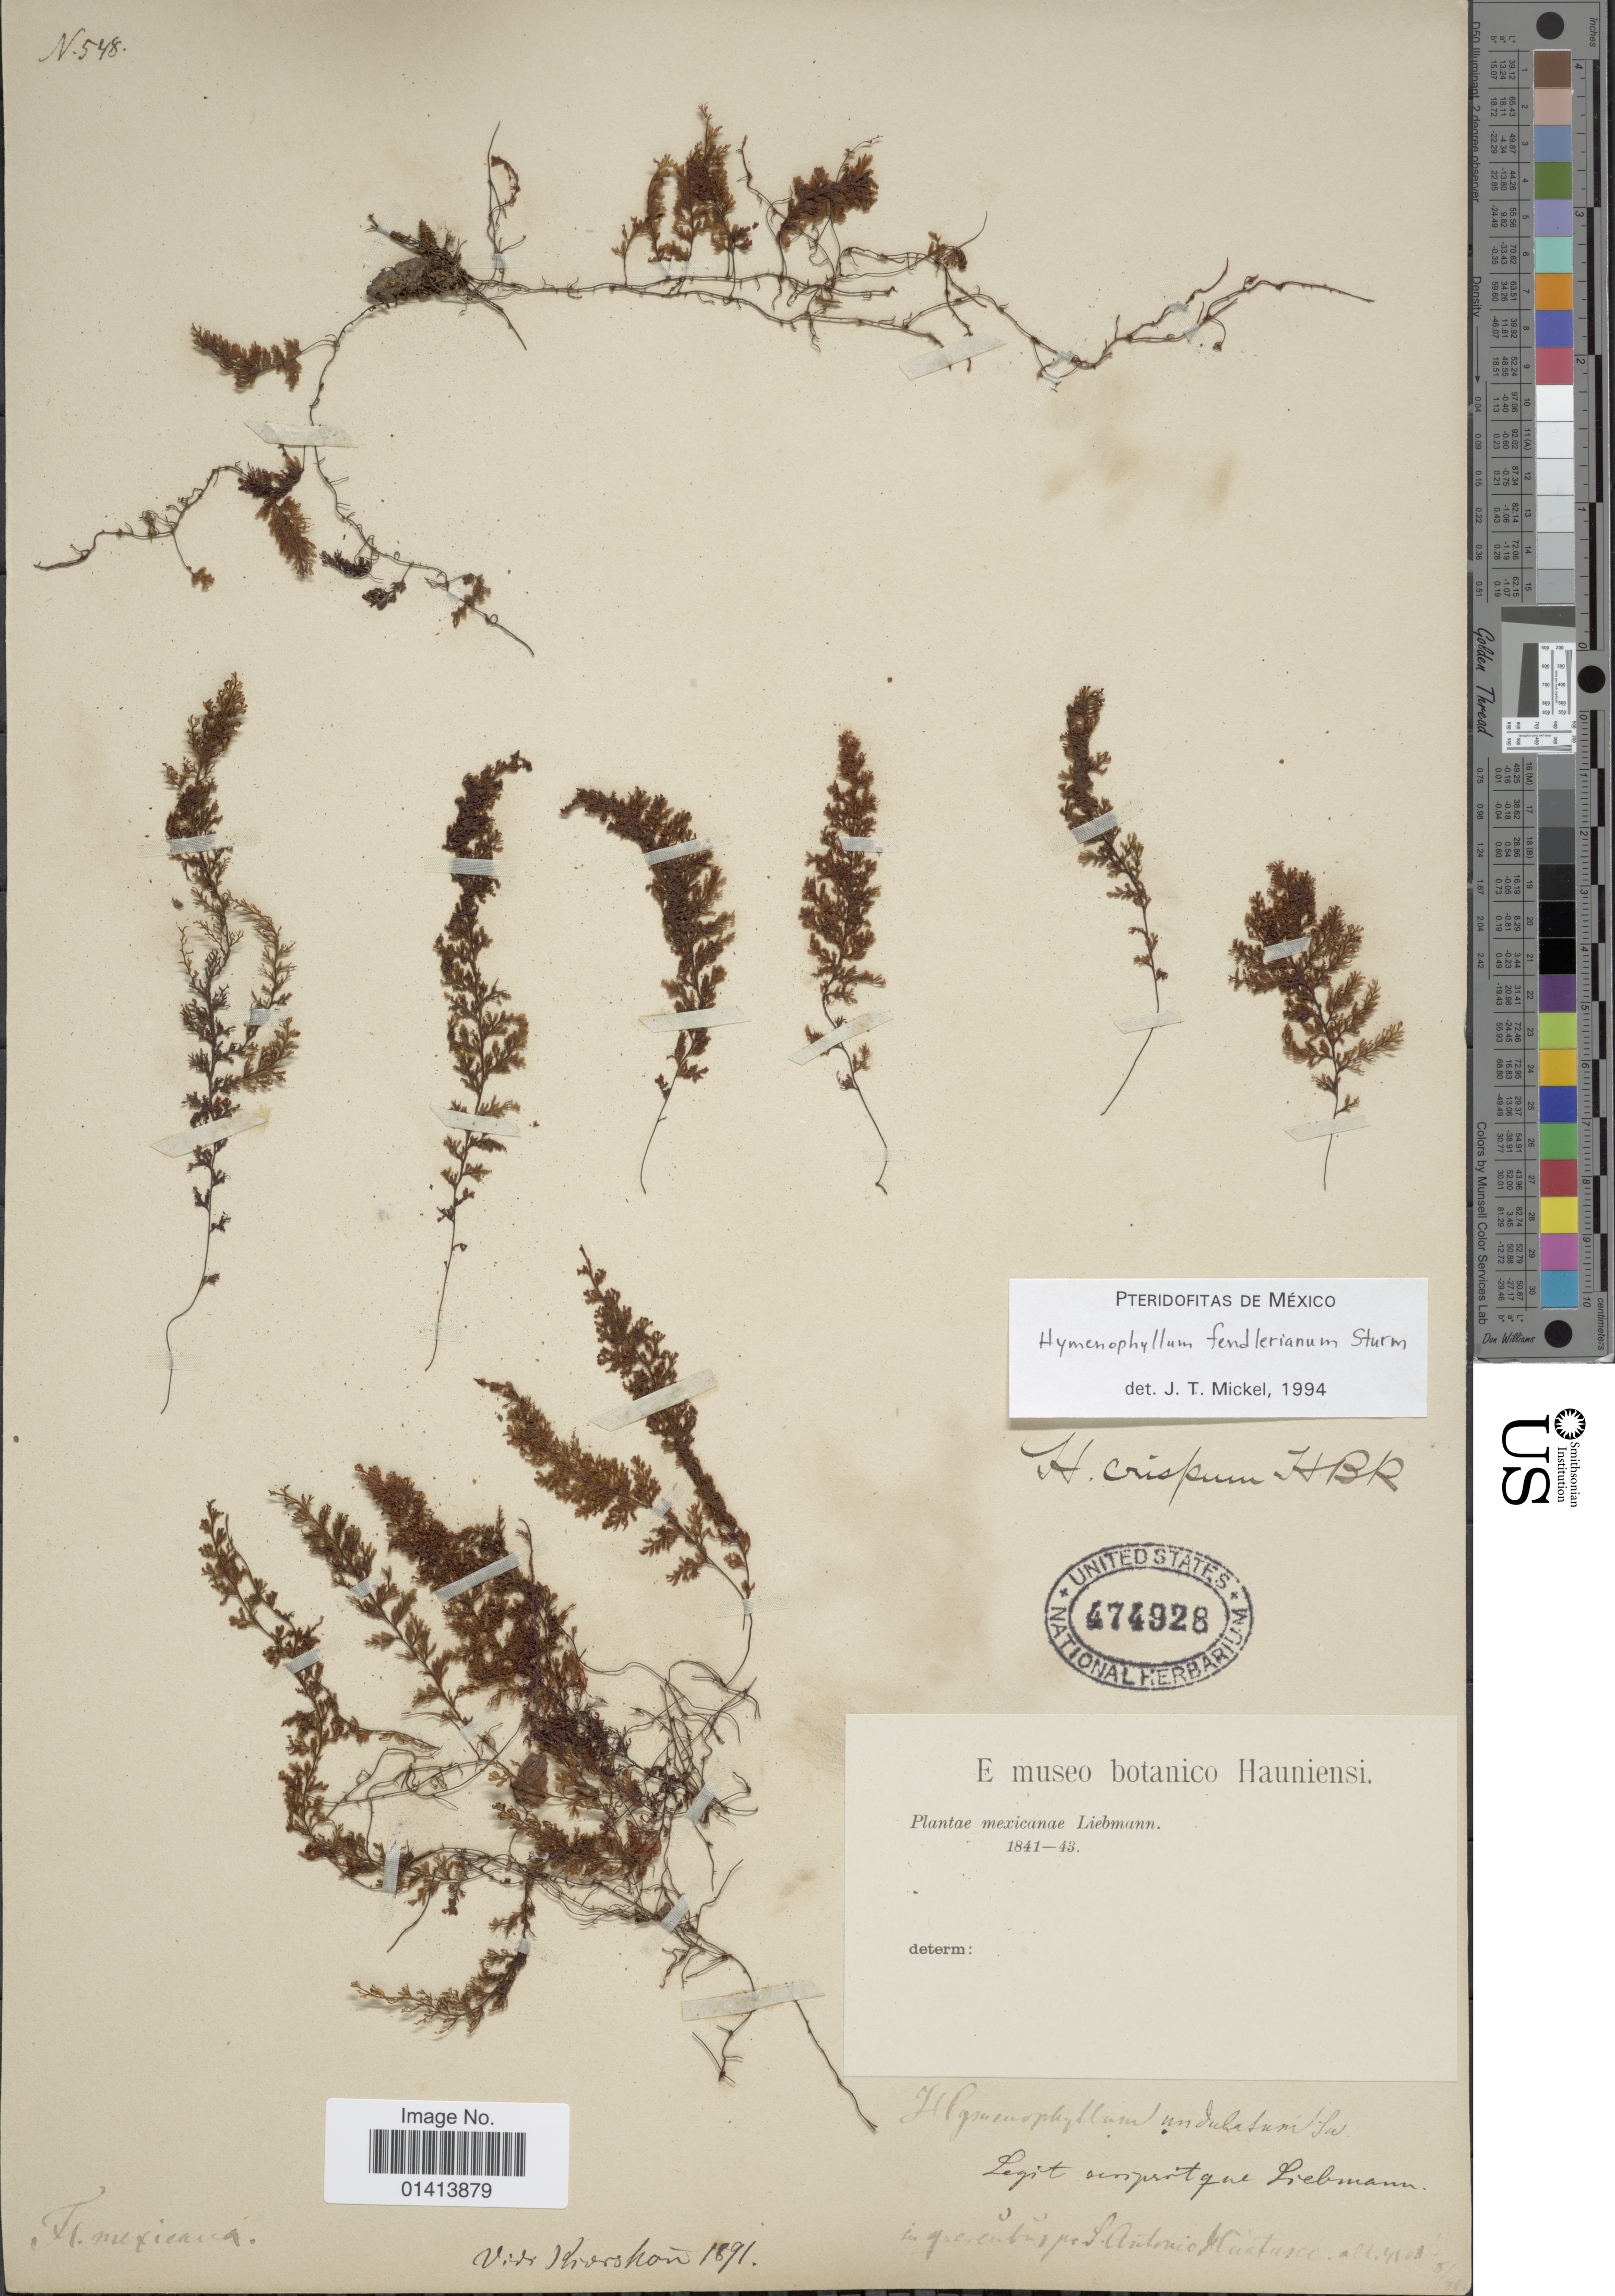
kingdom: Plantae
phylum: Tracheophyta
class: Polypodiopsida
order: Hymenophyllales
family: Hymenophyllaceae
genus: Hymenophyllum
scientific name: Hymenophyllum fendlerianum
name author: J.W. Sturm in Mart.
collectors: Liebmann, --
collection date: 1841/1843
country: Mexico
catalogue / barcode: US 474928